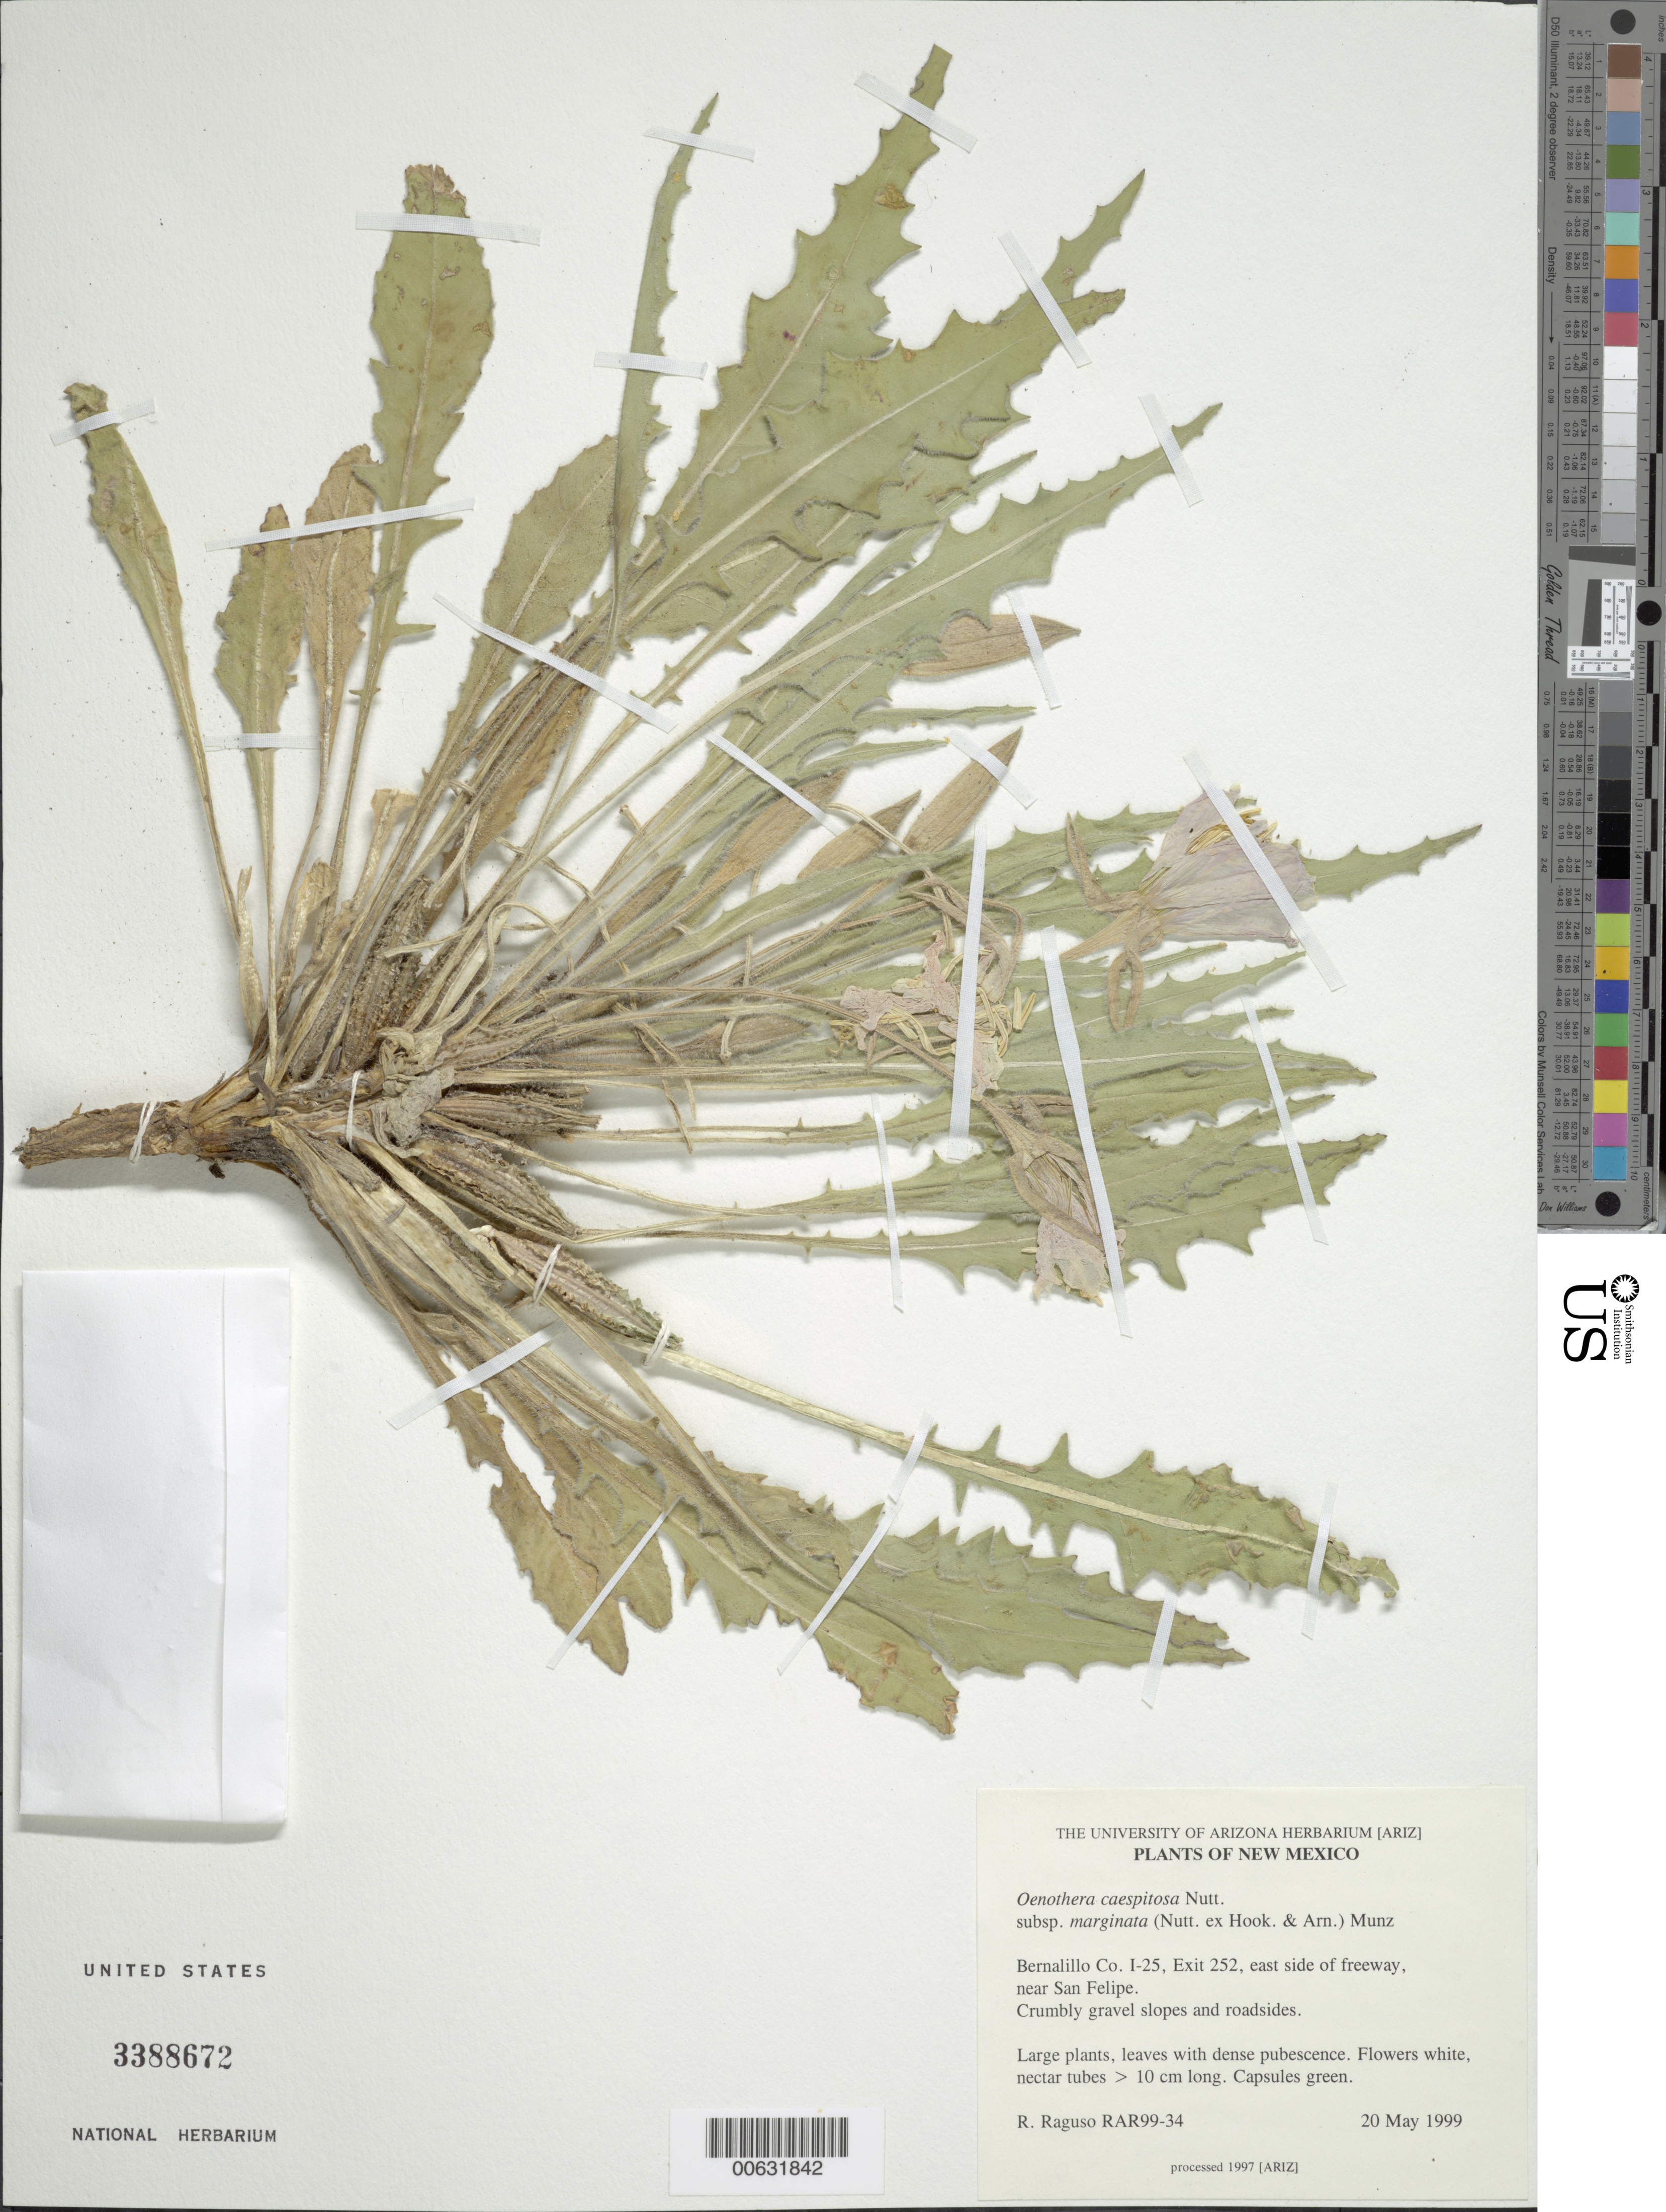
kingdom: Plantae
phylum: Tracheophyta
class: Magnoliopsida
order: Myrtales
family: Onagraceae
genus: Oenothera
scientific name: Oenothera cespitosa subsp. marginata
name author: (Nutt. ex Hook. & Arn.) Munz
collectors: R. Raguso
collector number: RAR99-34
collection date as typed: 20 May 1999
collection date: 1999-05-20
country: United States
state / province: New Mexico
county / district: Bernalillo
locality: I-25, Exit 252, East side of freeway near San Felipe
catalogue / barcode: US 3388672